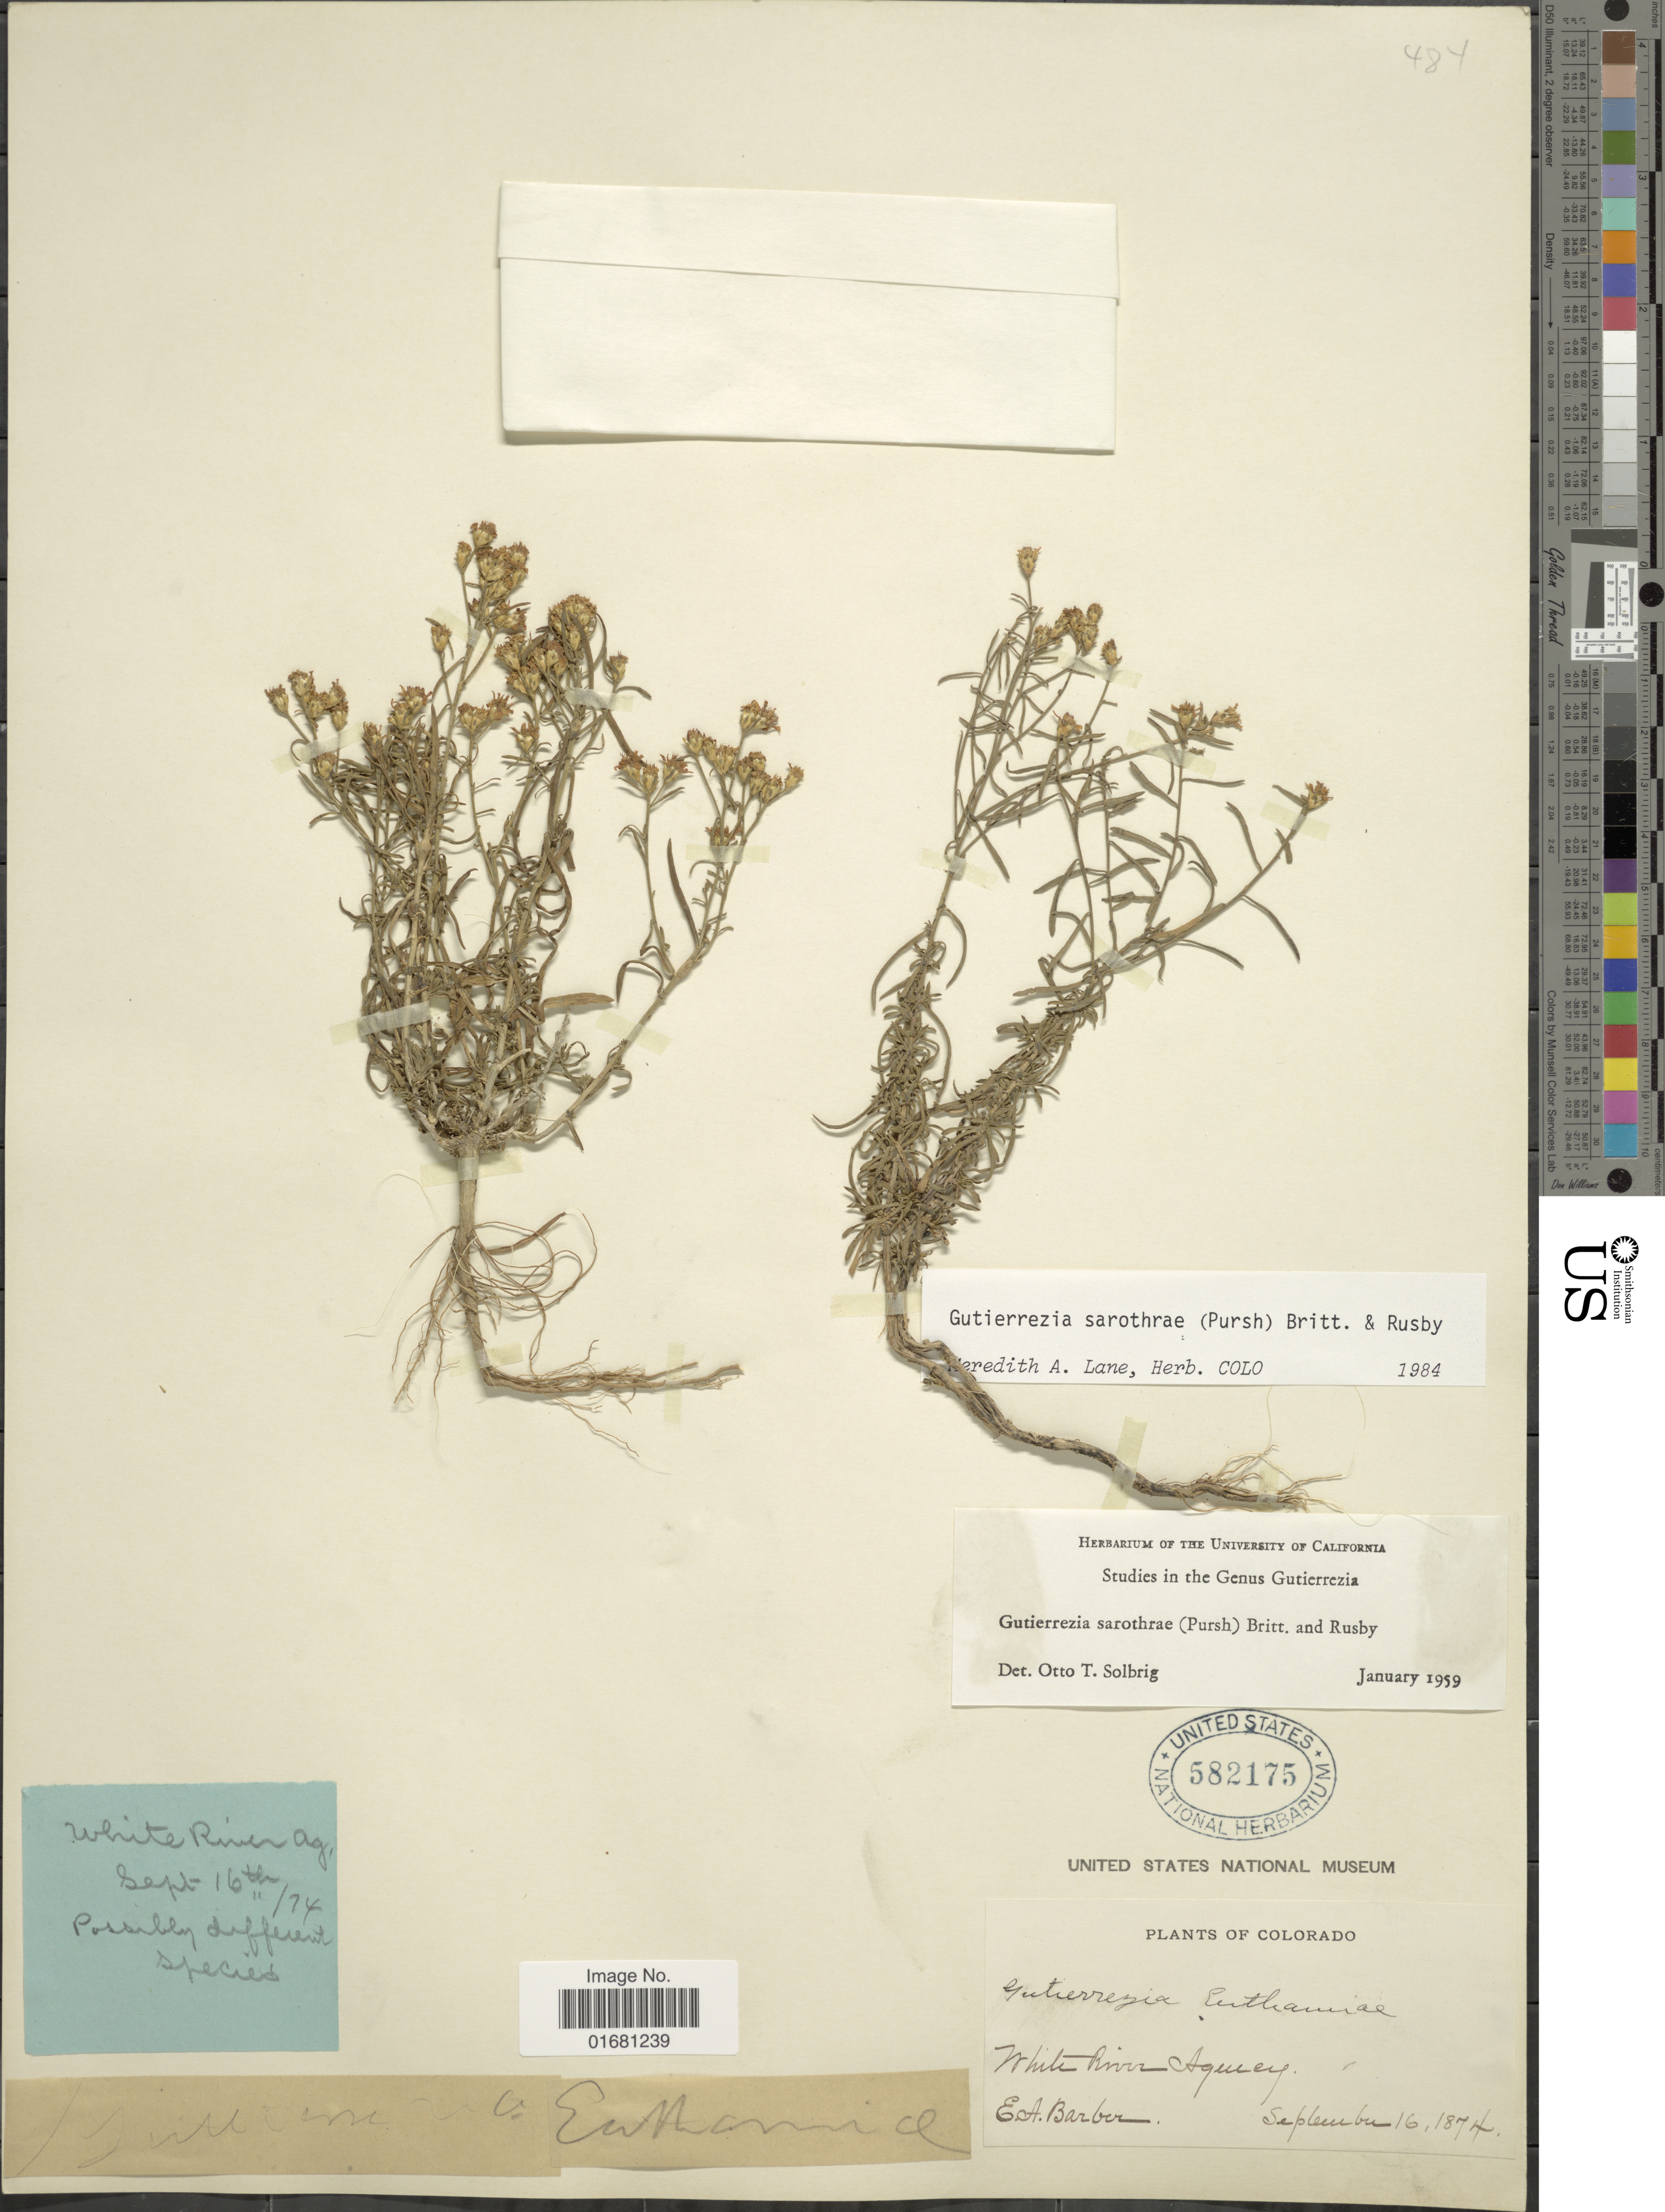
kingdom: Plantae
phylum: Tracheophyta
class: Magnoliopsida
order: Asterales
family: Asteraceae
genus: Gutierrezia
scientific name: Gutierrezia sarothrae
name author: (Pursh) Britton & Rusby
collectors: E. Barber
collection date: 1874-09-16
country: United States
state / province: Colorado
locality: Colorado. White River Agency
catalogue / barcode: US 582175